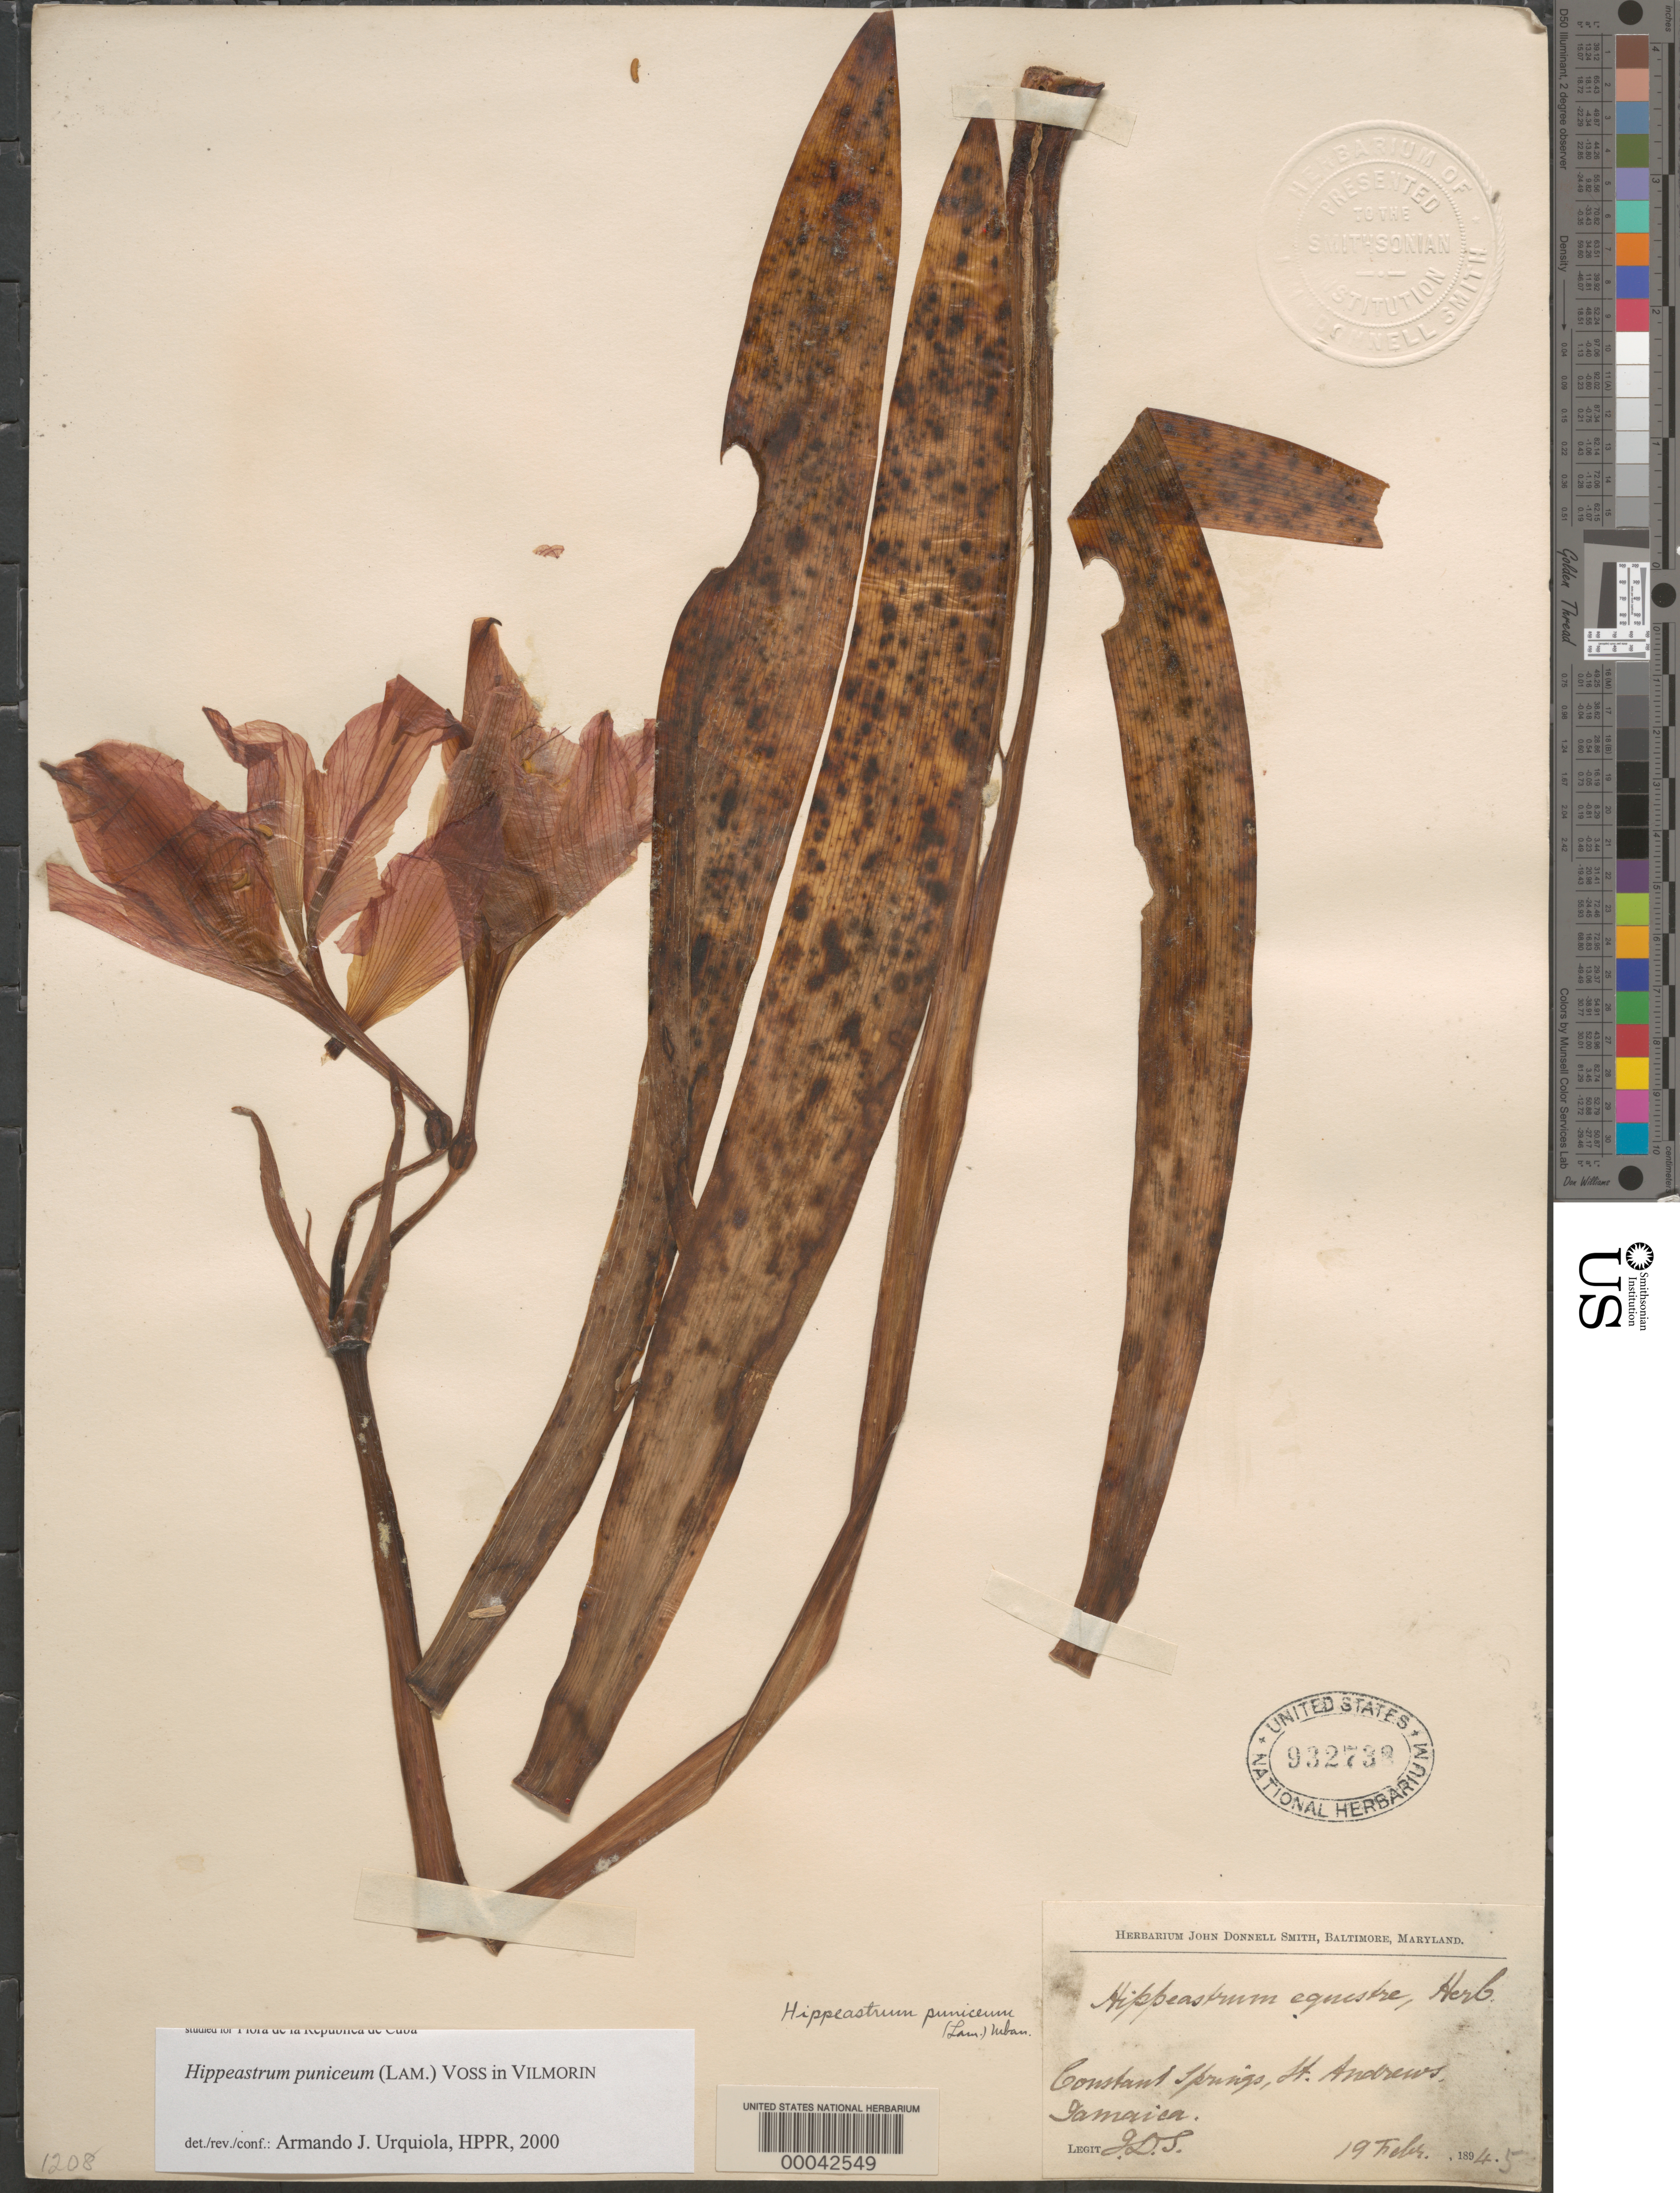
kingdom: Plantae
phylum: Tracheophyta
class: Liliopsida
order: Asparagales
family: Amaryllidaceae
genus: Hippeastrum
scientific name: Hippeastrum puniceum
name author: (Lam.) Voss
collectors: J. Donnell Smith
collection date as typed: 19 Feb 1945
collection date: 1945-02-19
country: Jamaica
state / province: Saint Andrew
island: Greater Antilles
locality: Constant springs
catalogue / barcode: US 932738